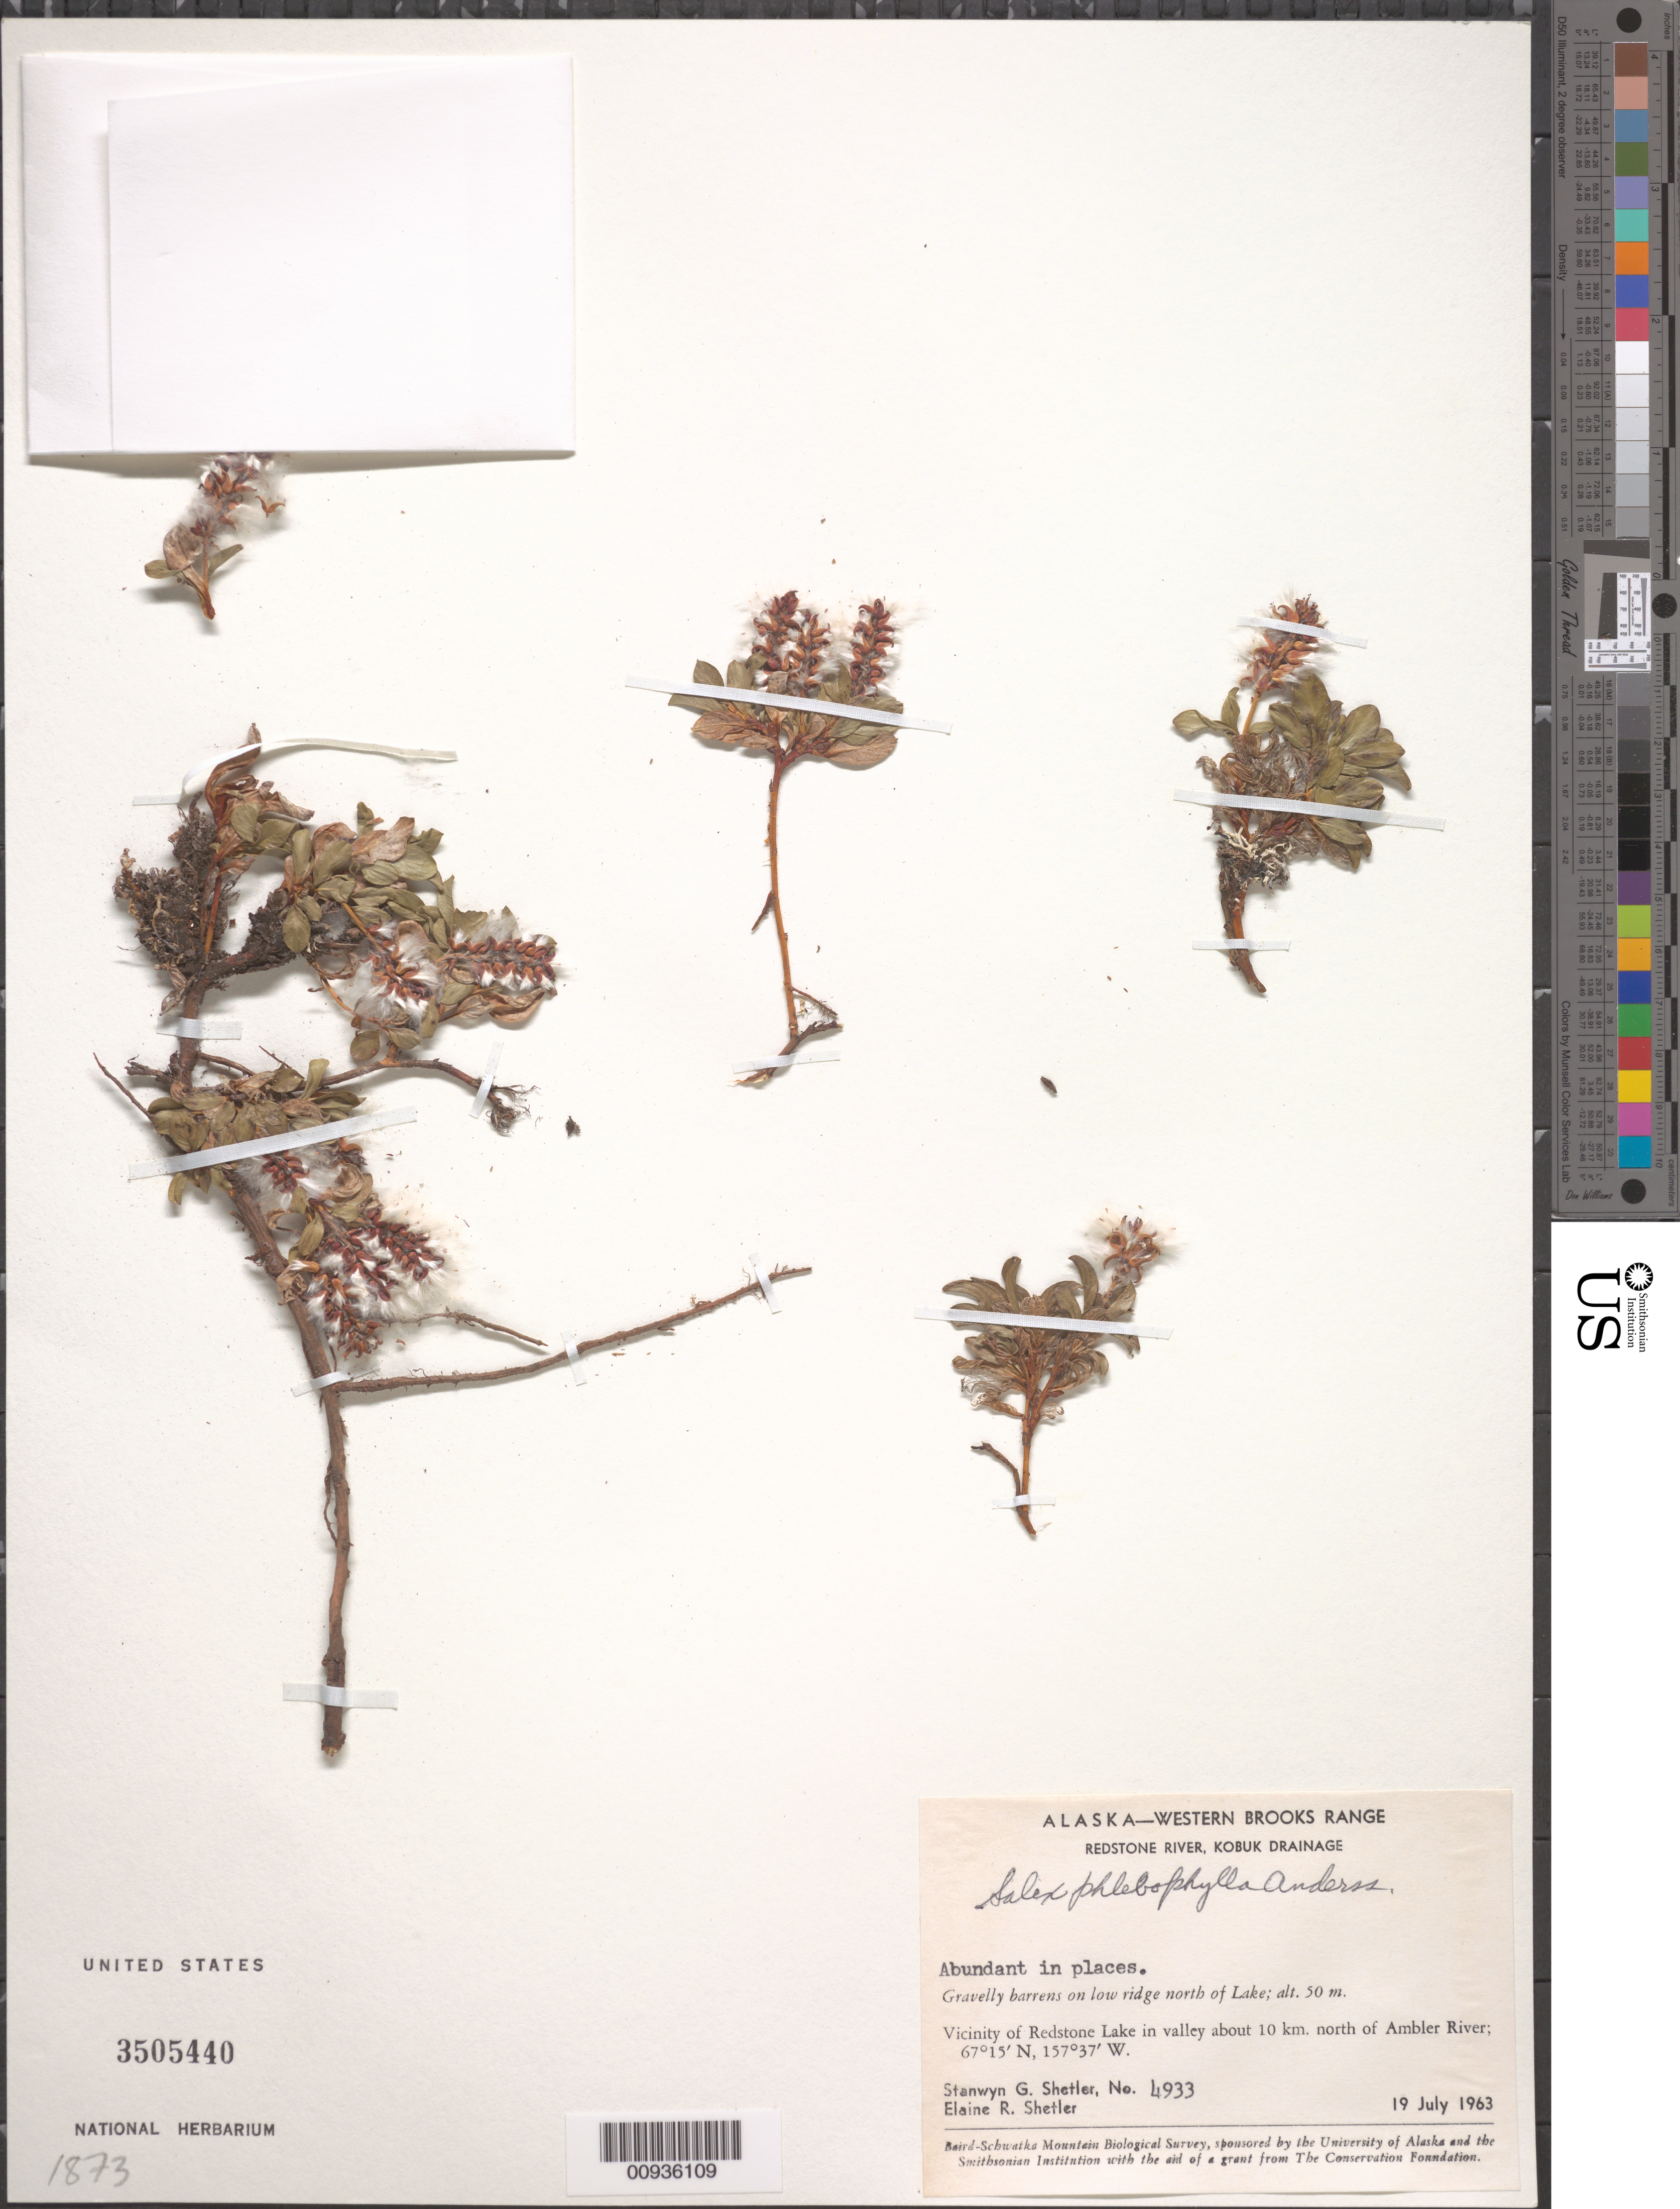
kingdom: Plantae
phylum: Tracheophyta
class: Magnoliopsida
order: Malpighiales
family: Salicaceae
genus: Salix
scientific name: Salix phlebophylla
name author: Andersson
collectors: S. Shetler & E. R. Shetler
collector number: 4933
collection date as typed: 19 Jul 1963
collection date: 1963-07-19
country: United States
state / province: Alaska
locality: Vicinity of Redstone Lake in valley about 10 km. north of Ambler River. Western Brooks Range, Redstone River, Kobuk Drainage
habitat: Gravelly barrens on low ridge north of Lake.